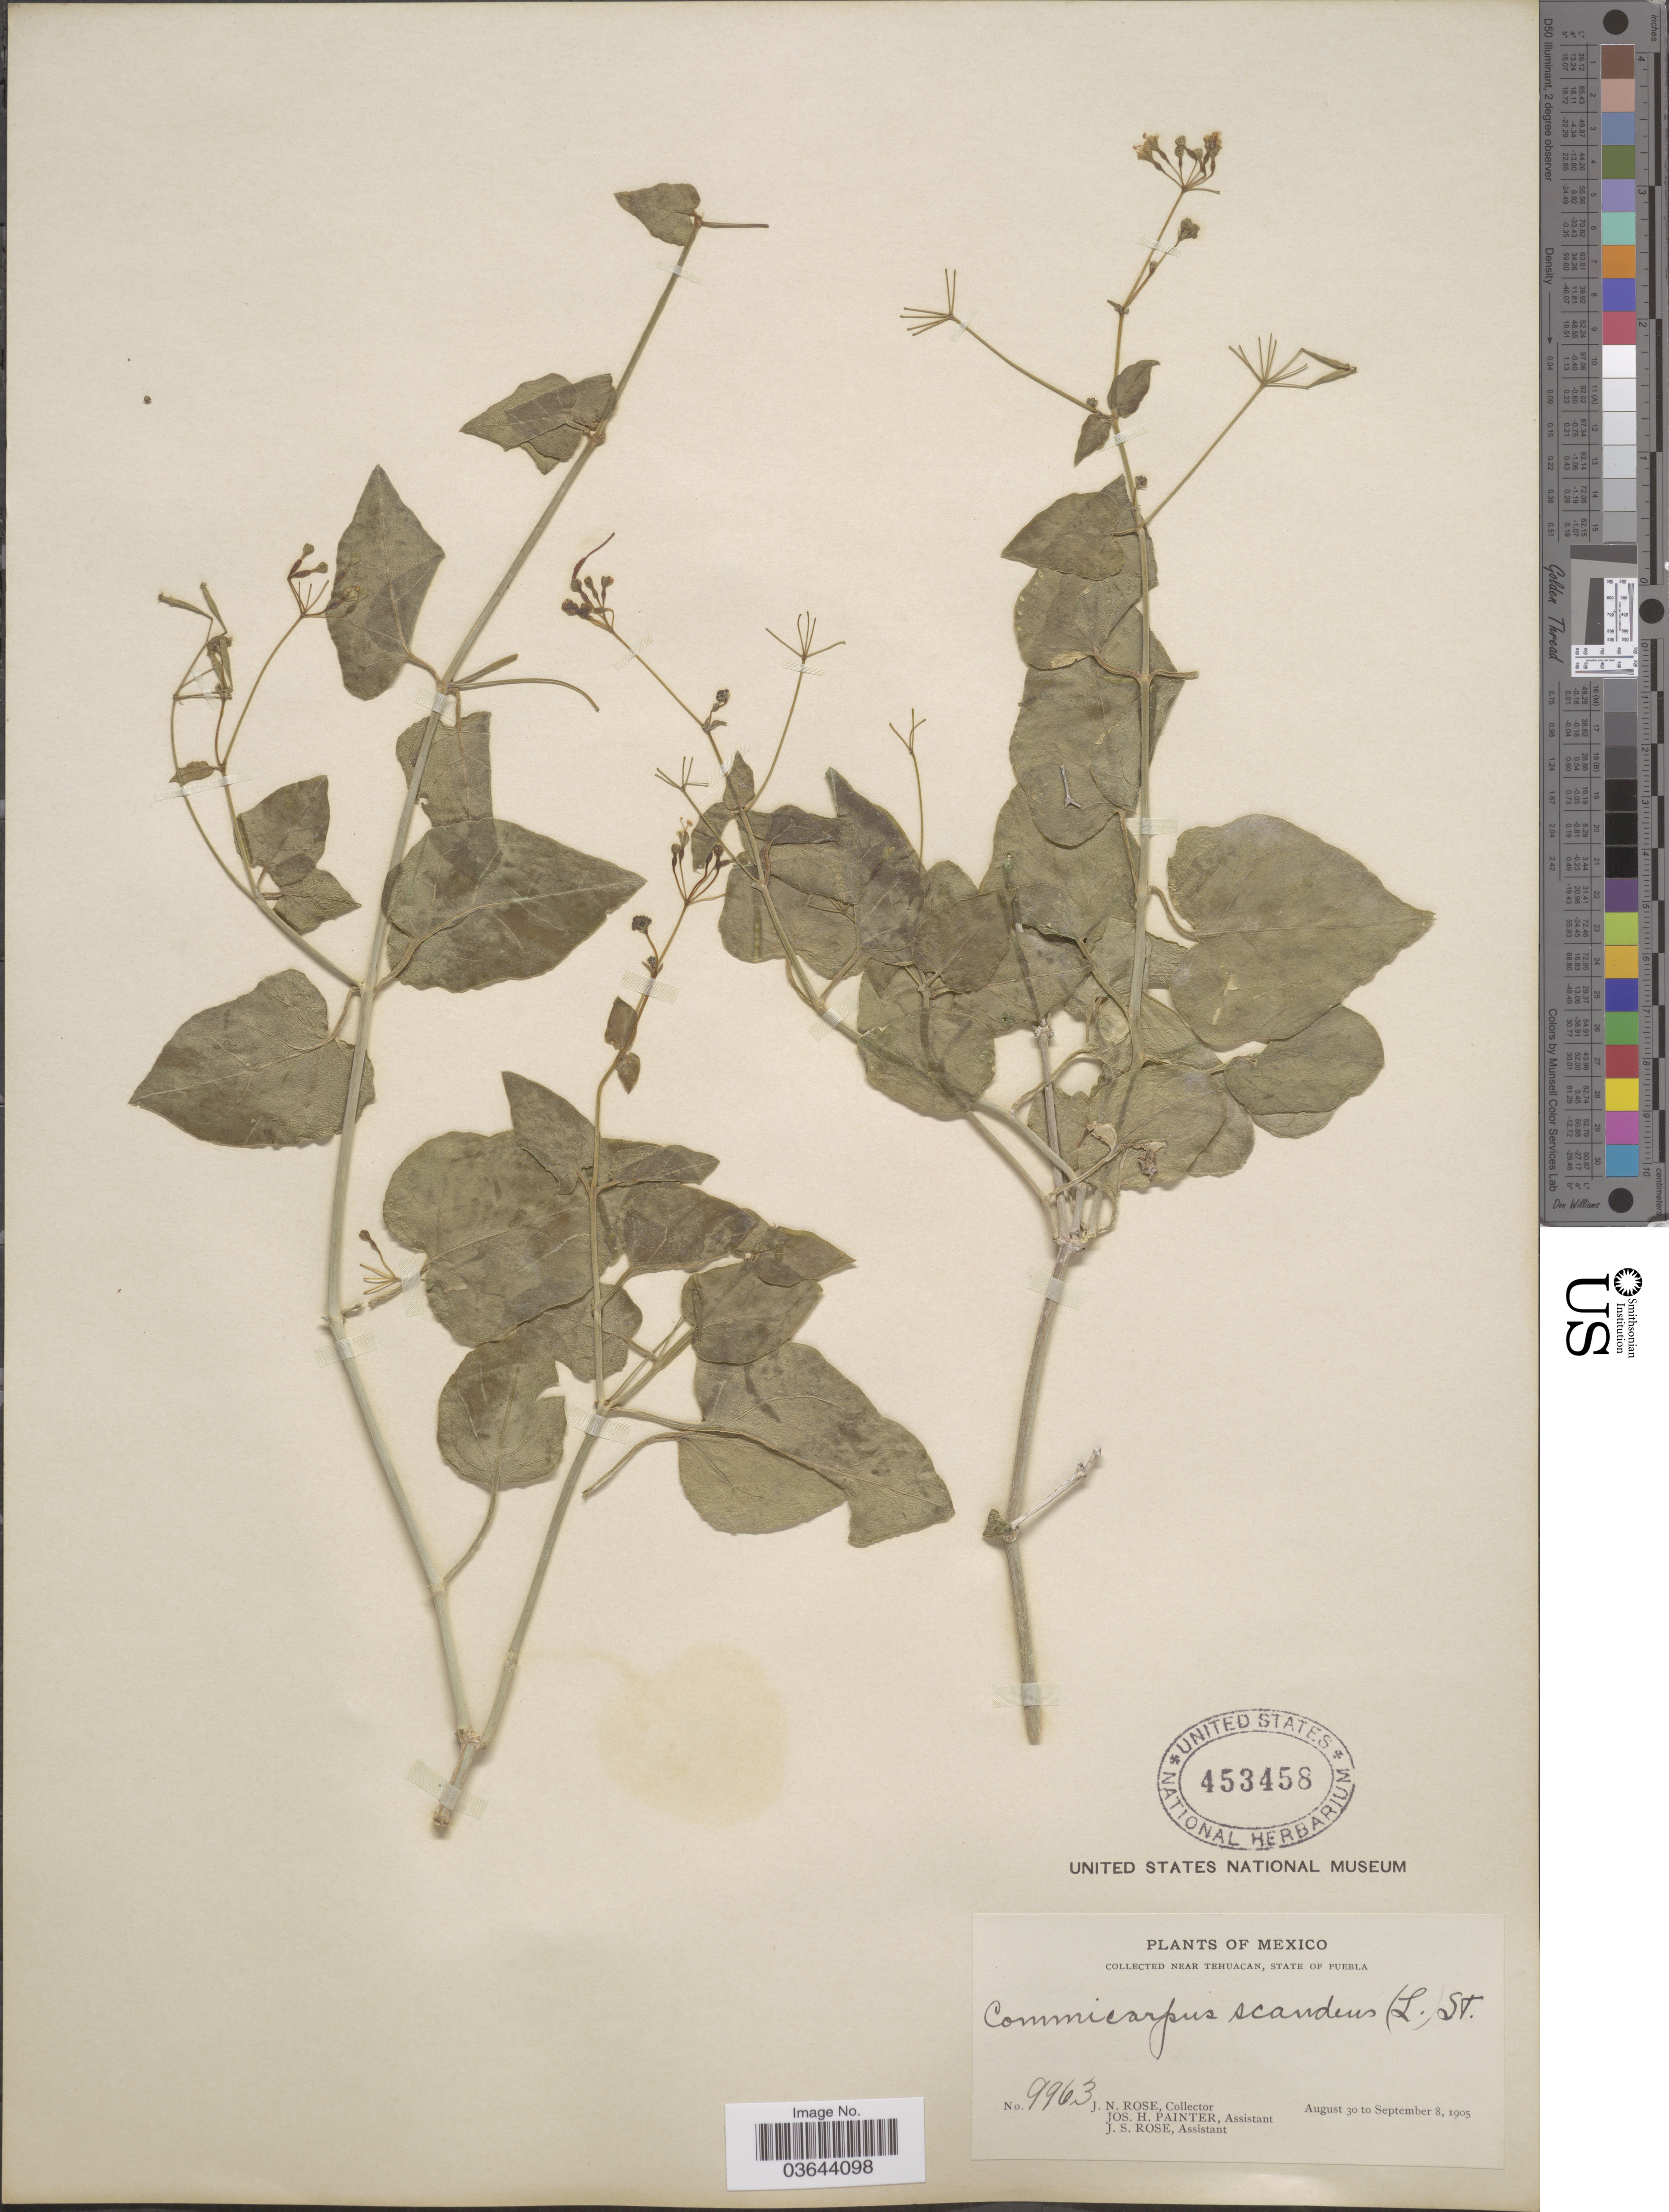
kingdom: Plantae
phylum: Tracheophyta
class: Magnoliopsida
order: Caryophyllales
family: Nyctaginaceae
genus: Commicarpus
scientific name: Commicarpus scandens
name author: (L.) Standl.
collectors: J. N. Rose, J. H. Painter & J. S. Rose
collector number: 9963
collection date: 1905-08-30/1905-09-08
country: Mexico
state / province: Puebla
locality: Near Tehuacan.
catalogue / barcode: US 453458